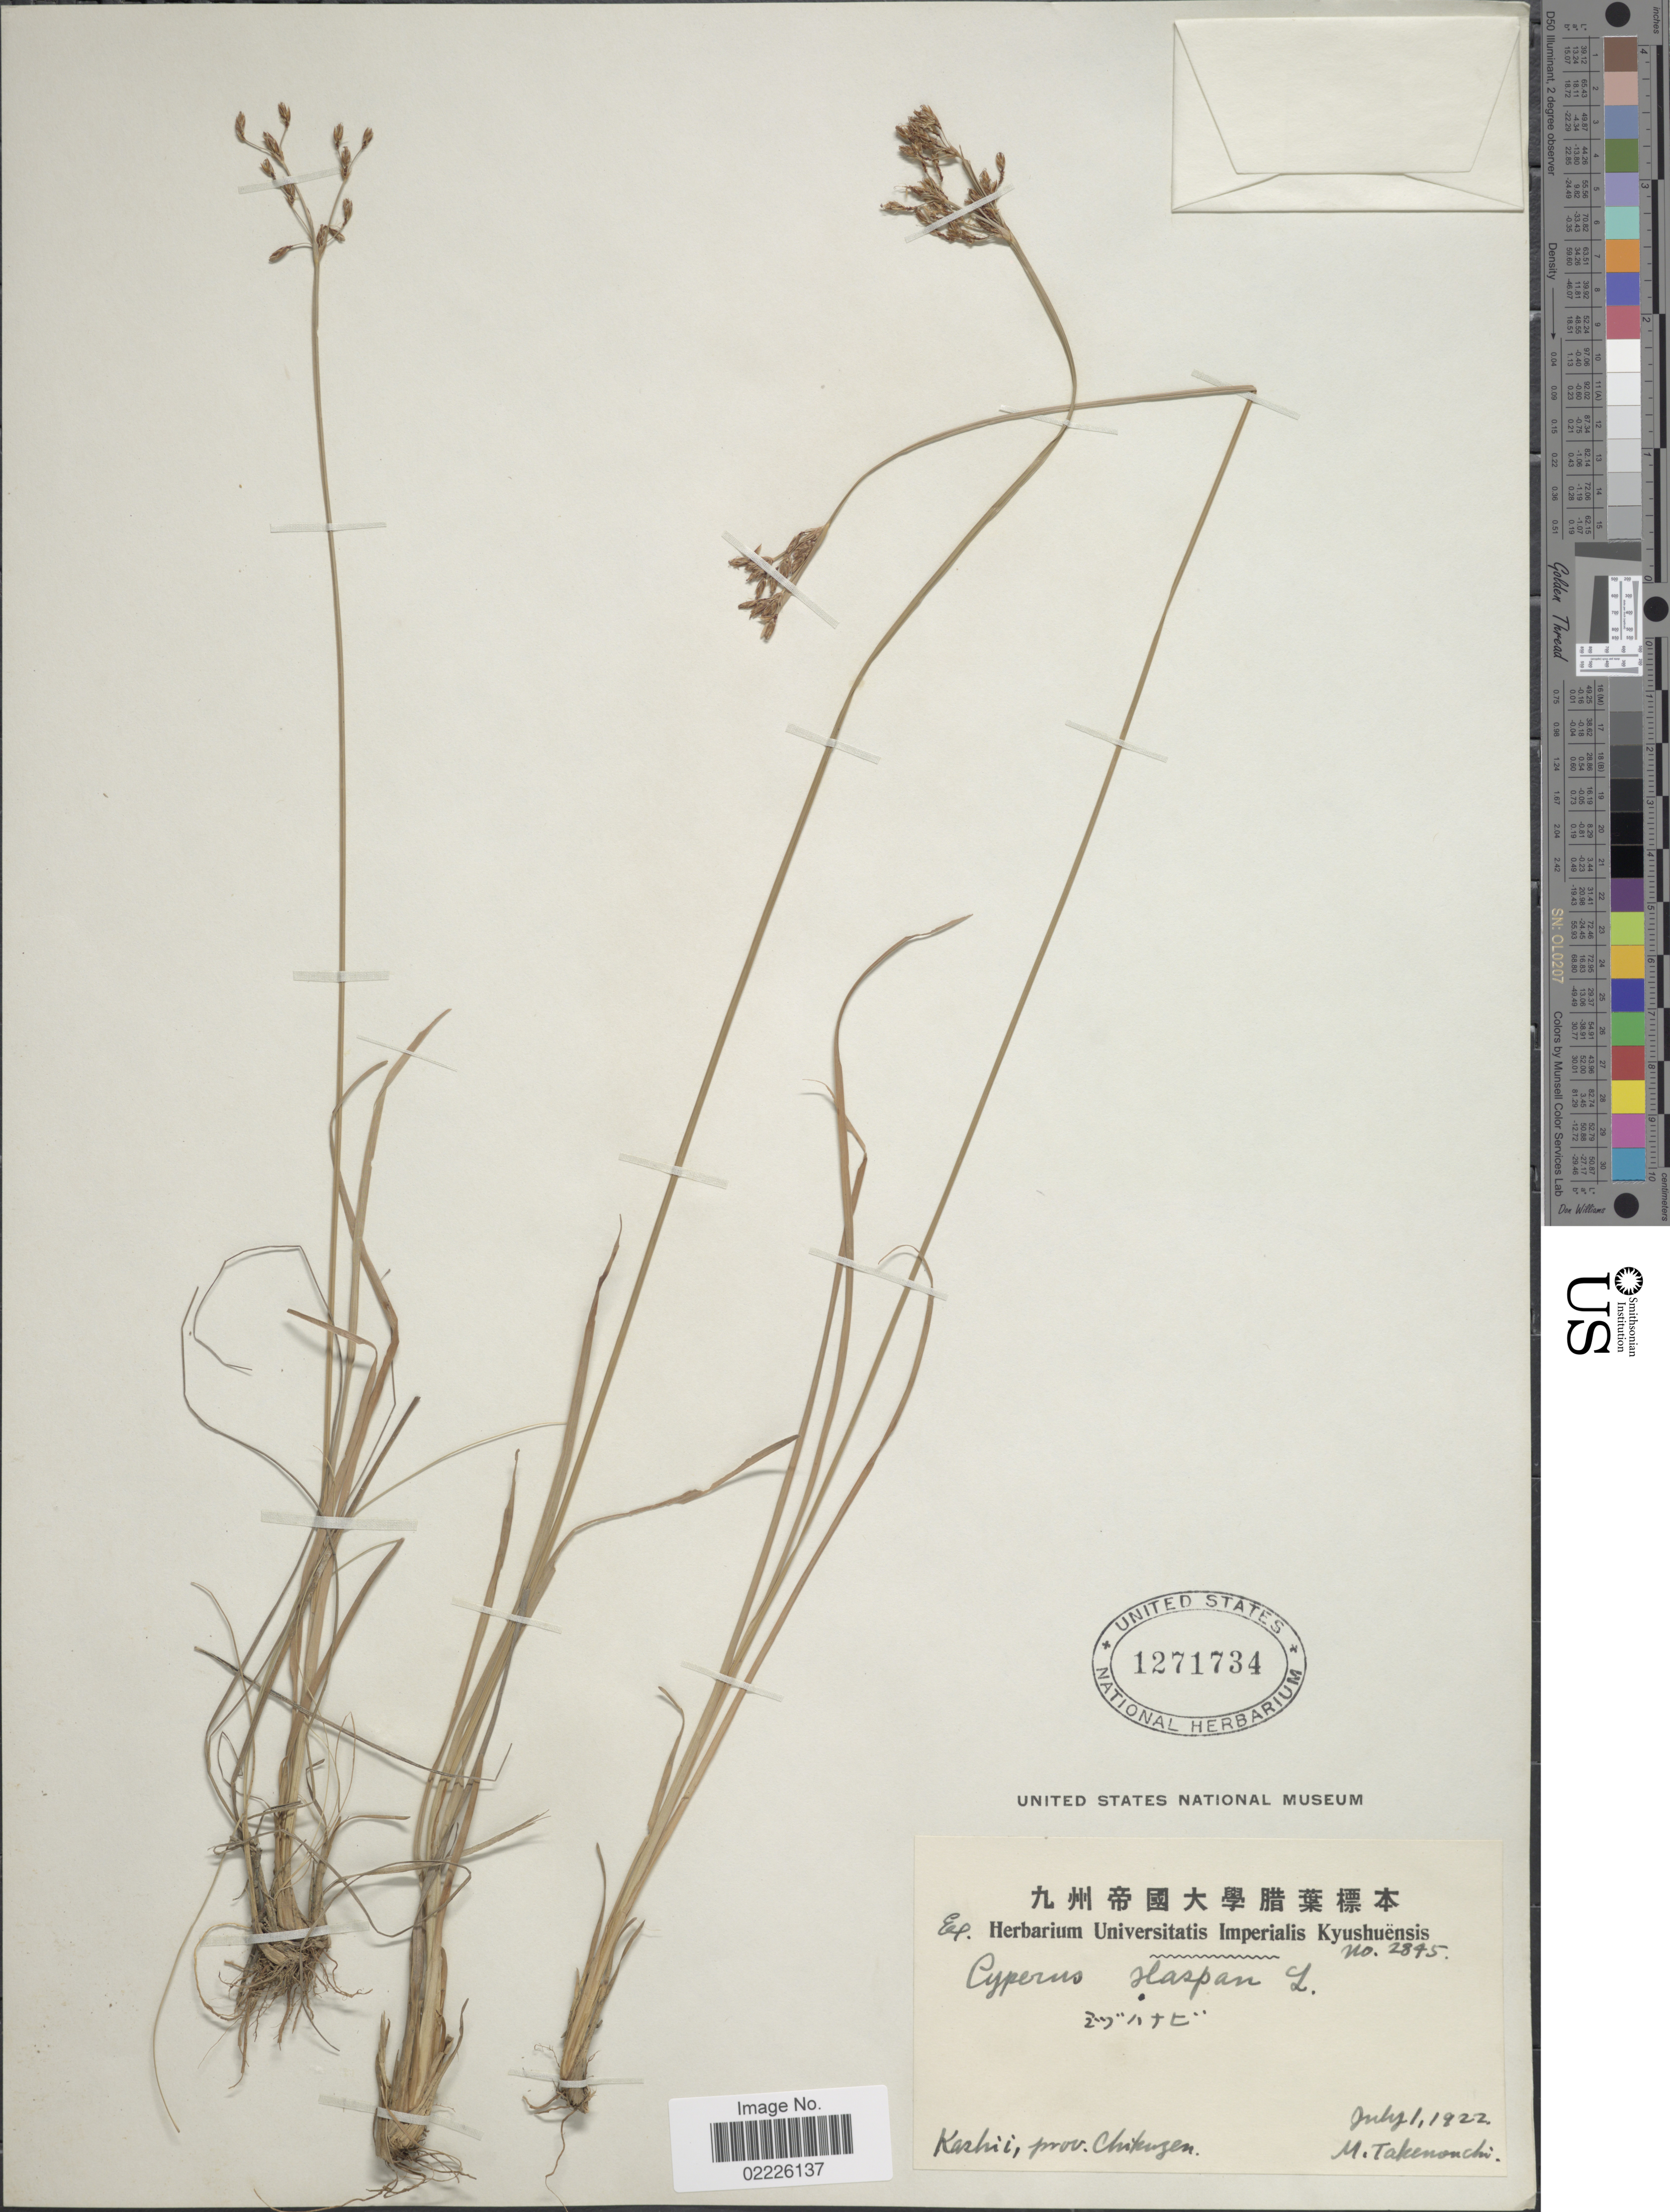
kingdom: Plantae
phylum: Tracheophyta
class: Liliopsida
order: Poales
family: Cyperaceae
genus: Fimbristylis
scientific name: Fimbristylis dichotoma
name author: (L.) Vahl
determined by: Strong, Mark T., (BOT), Smithsonian Institution - National Museum of Natural History (UNITED STATES)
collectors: M. Takenouchi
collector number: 2845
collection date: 1922-07-01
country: Japan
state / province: Hukuoka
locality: Kashii, prov. Chikuzen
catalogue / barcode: US 1271734